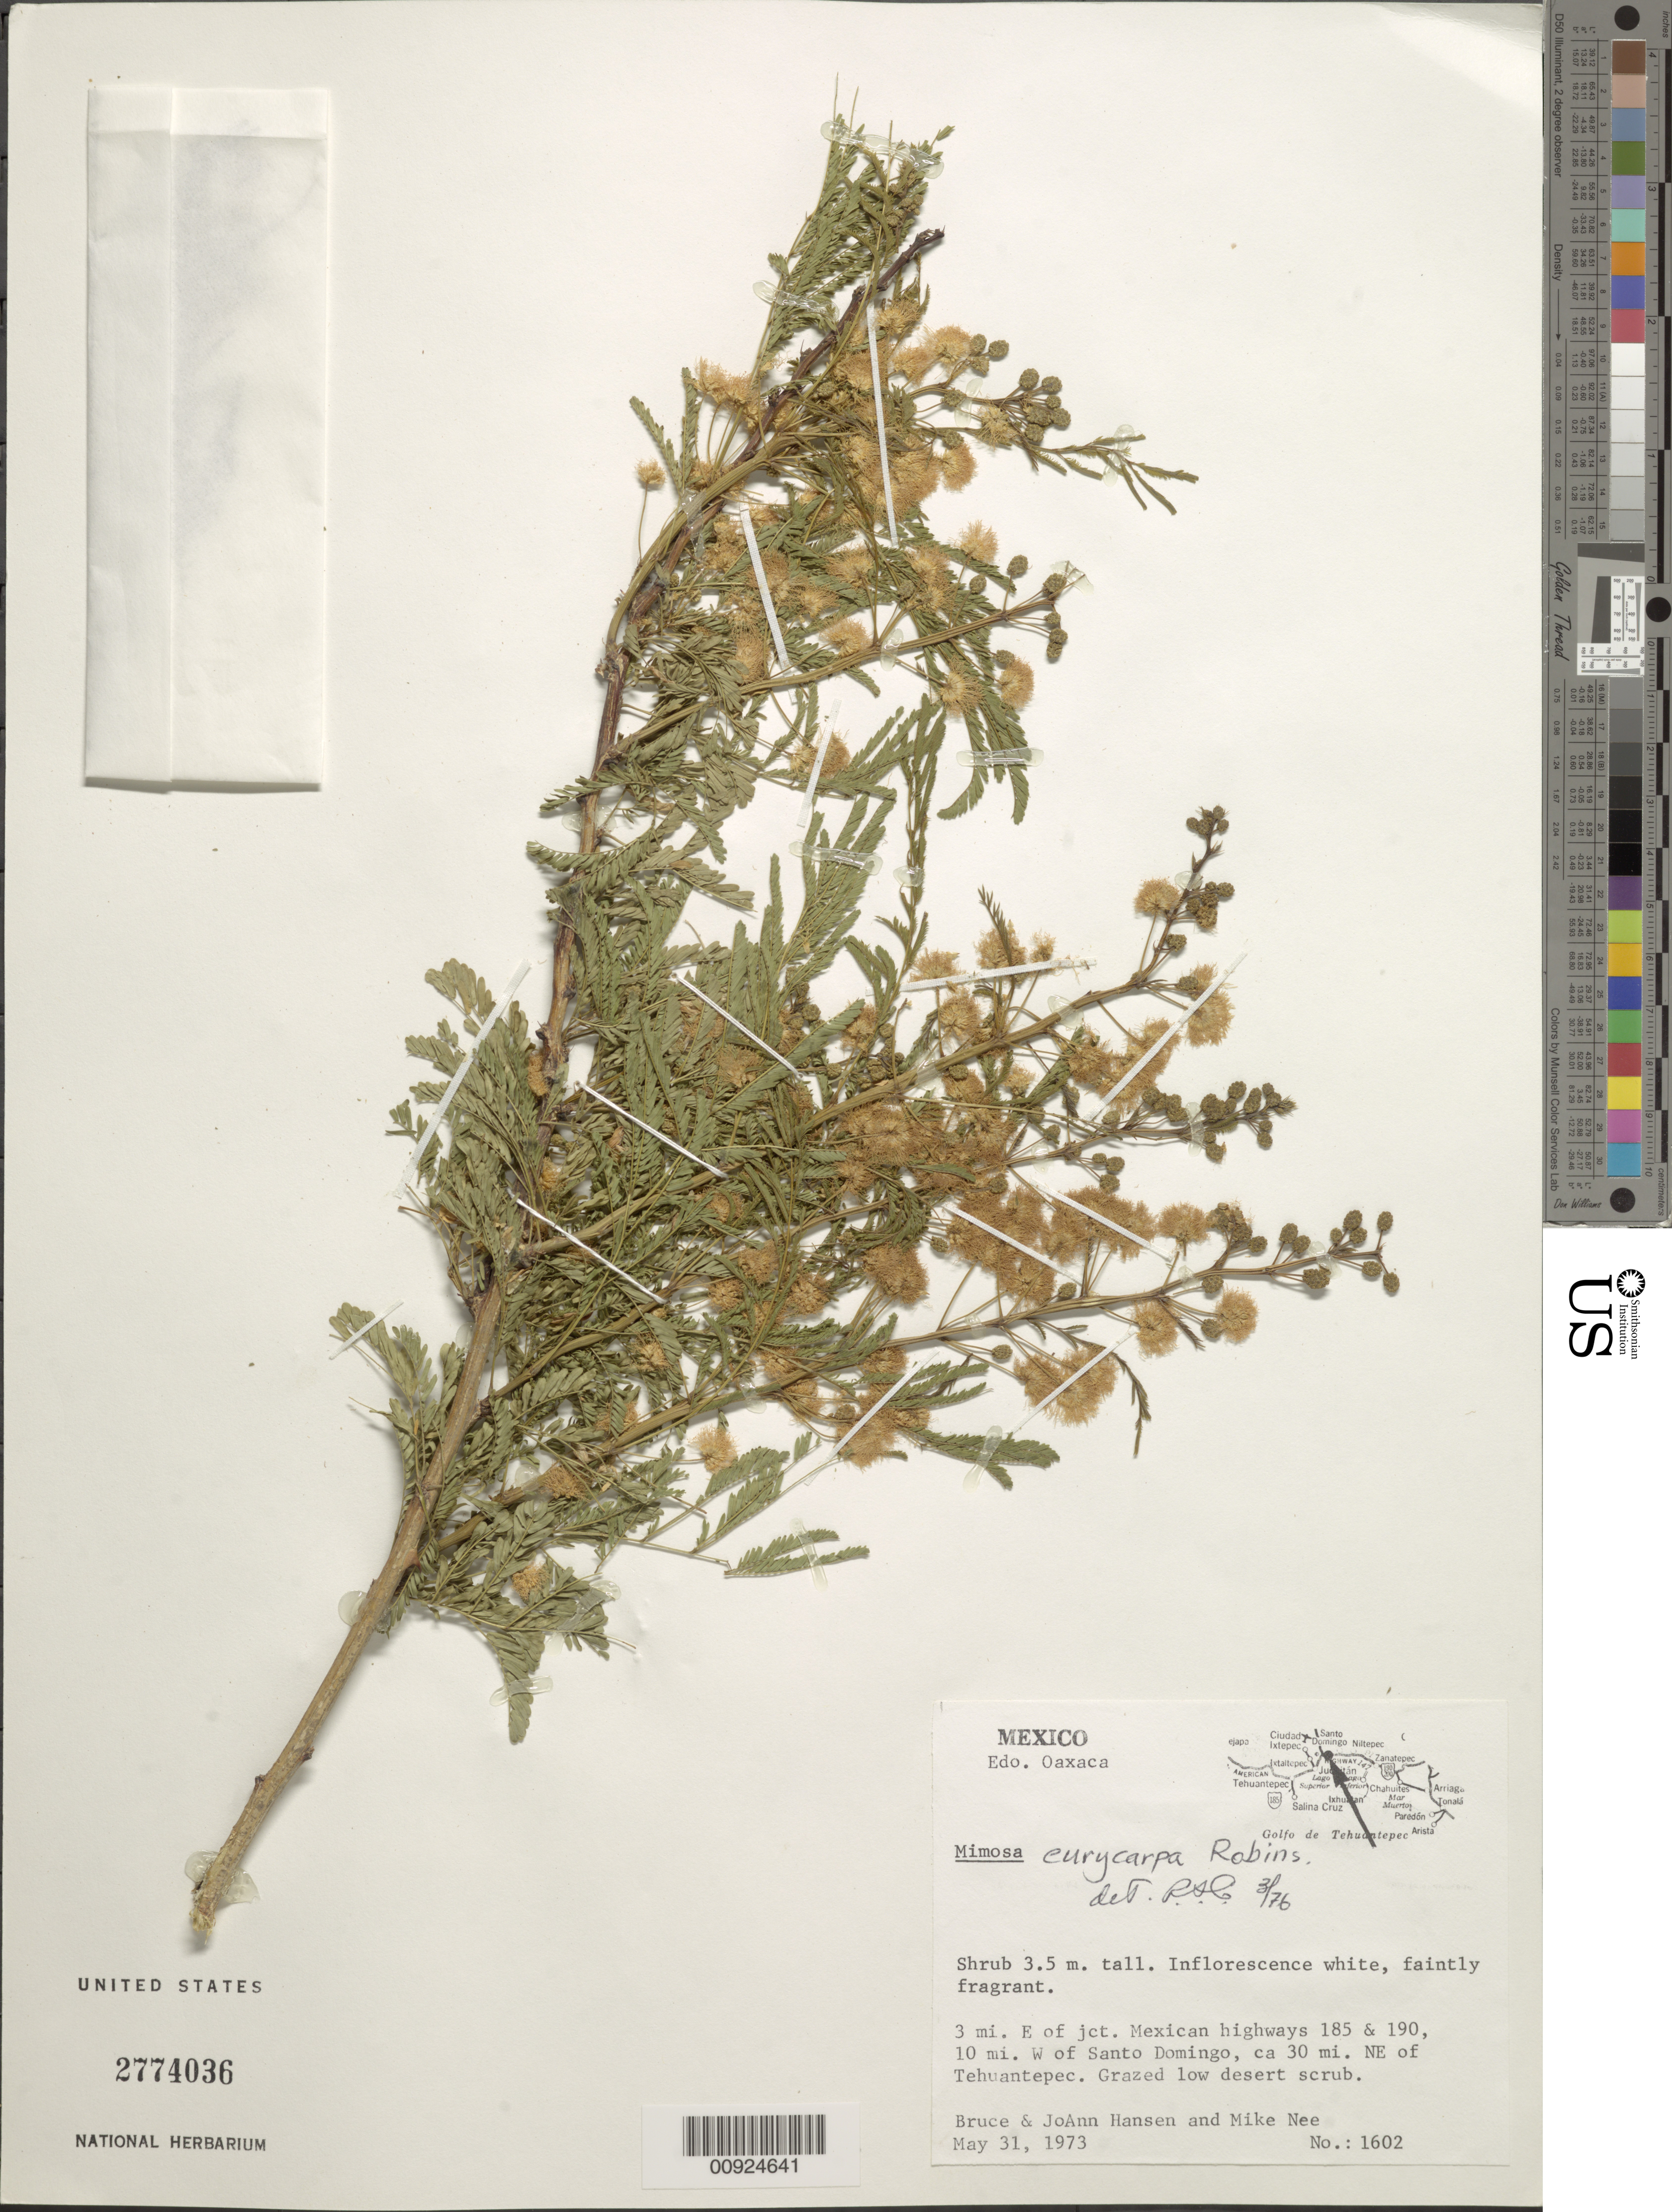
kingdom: Plantae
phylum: Tracheophyta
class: Magnoliopsida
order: Fabales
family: Fabaceae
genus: Mimosa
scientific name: Mimosa eurycarpa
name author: B.L. Rob.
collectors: B. Hansen, J. Hansen & M. Nee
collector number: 1602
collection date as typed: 31 May 1973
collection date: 1973-05-31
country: Mexico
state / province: Oaxaca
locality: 3 mi. E of jct. Mexican highways 185 & 190, 10 mi. W of Santo Domingo, ca. 30 mi. NE of Tehuantepec.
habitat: Grazed low desert scrub.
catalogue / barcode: US 2774036